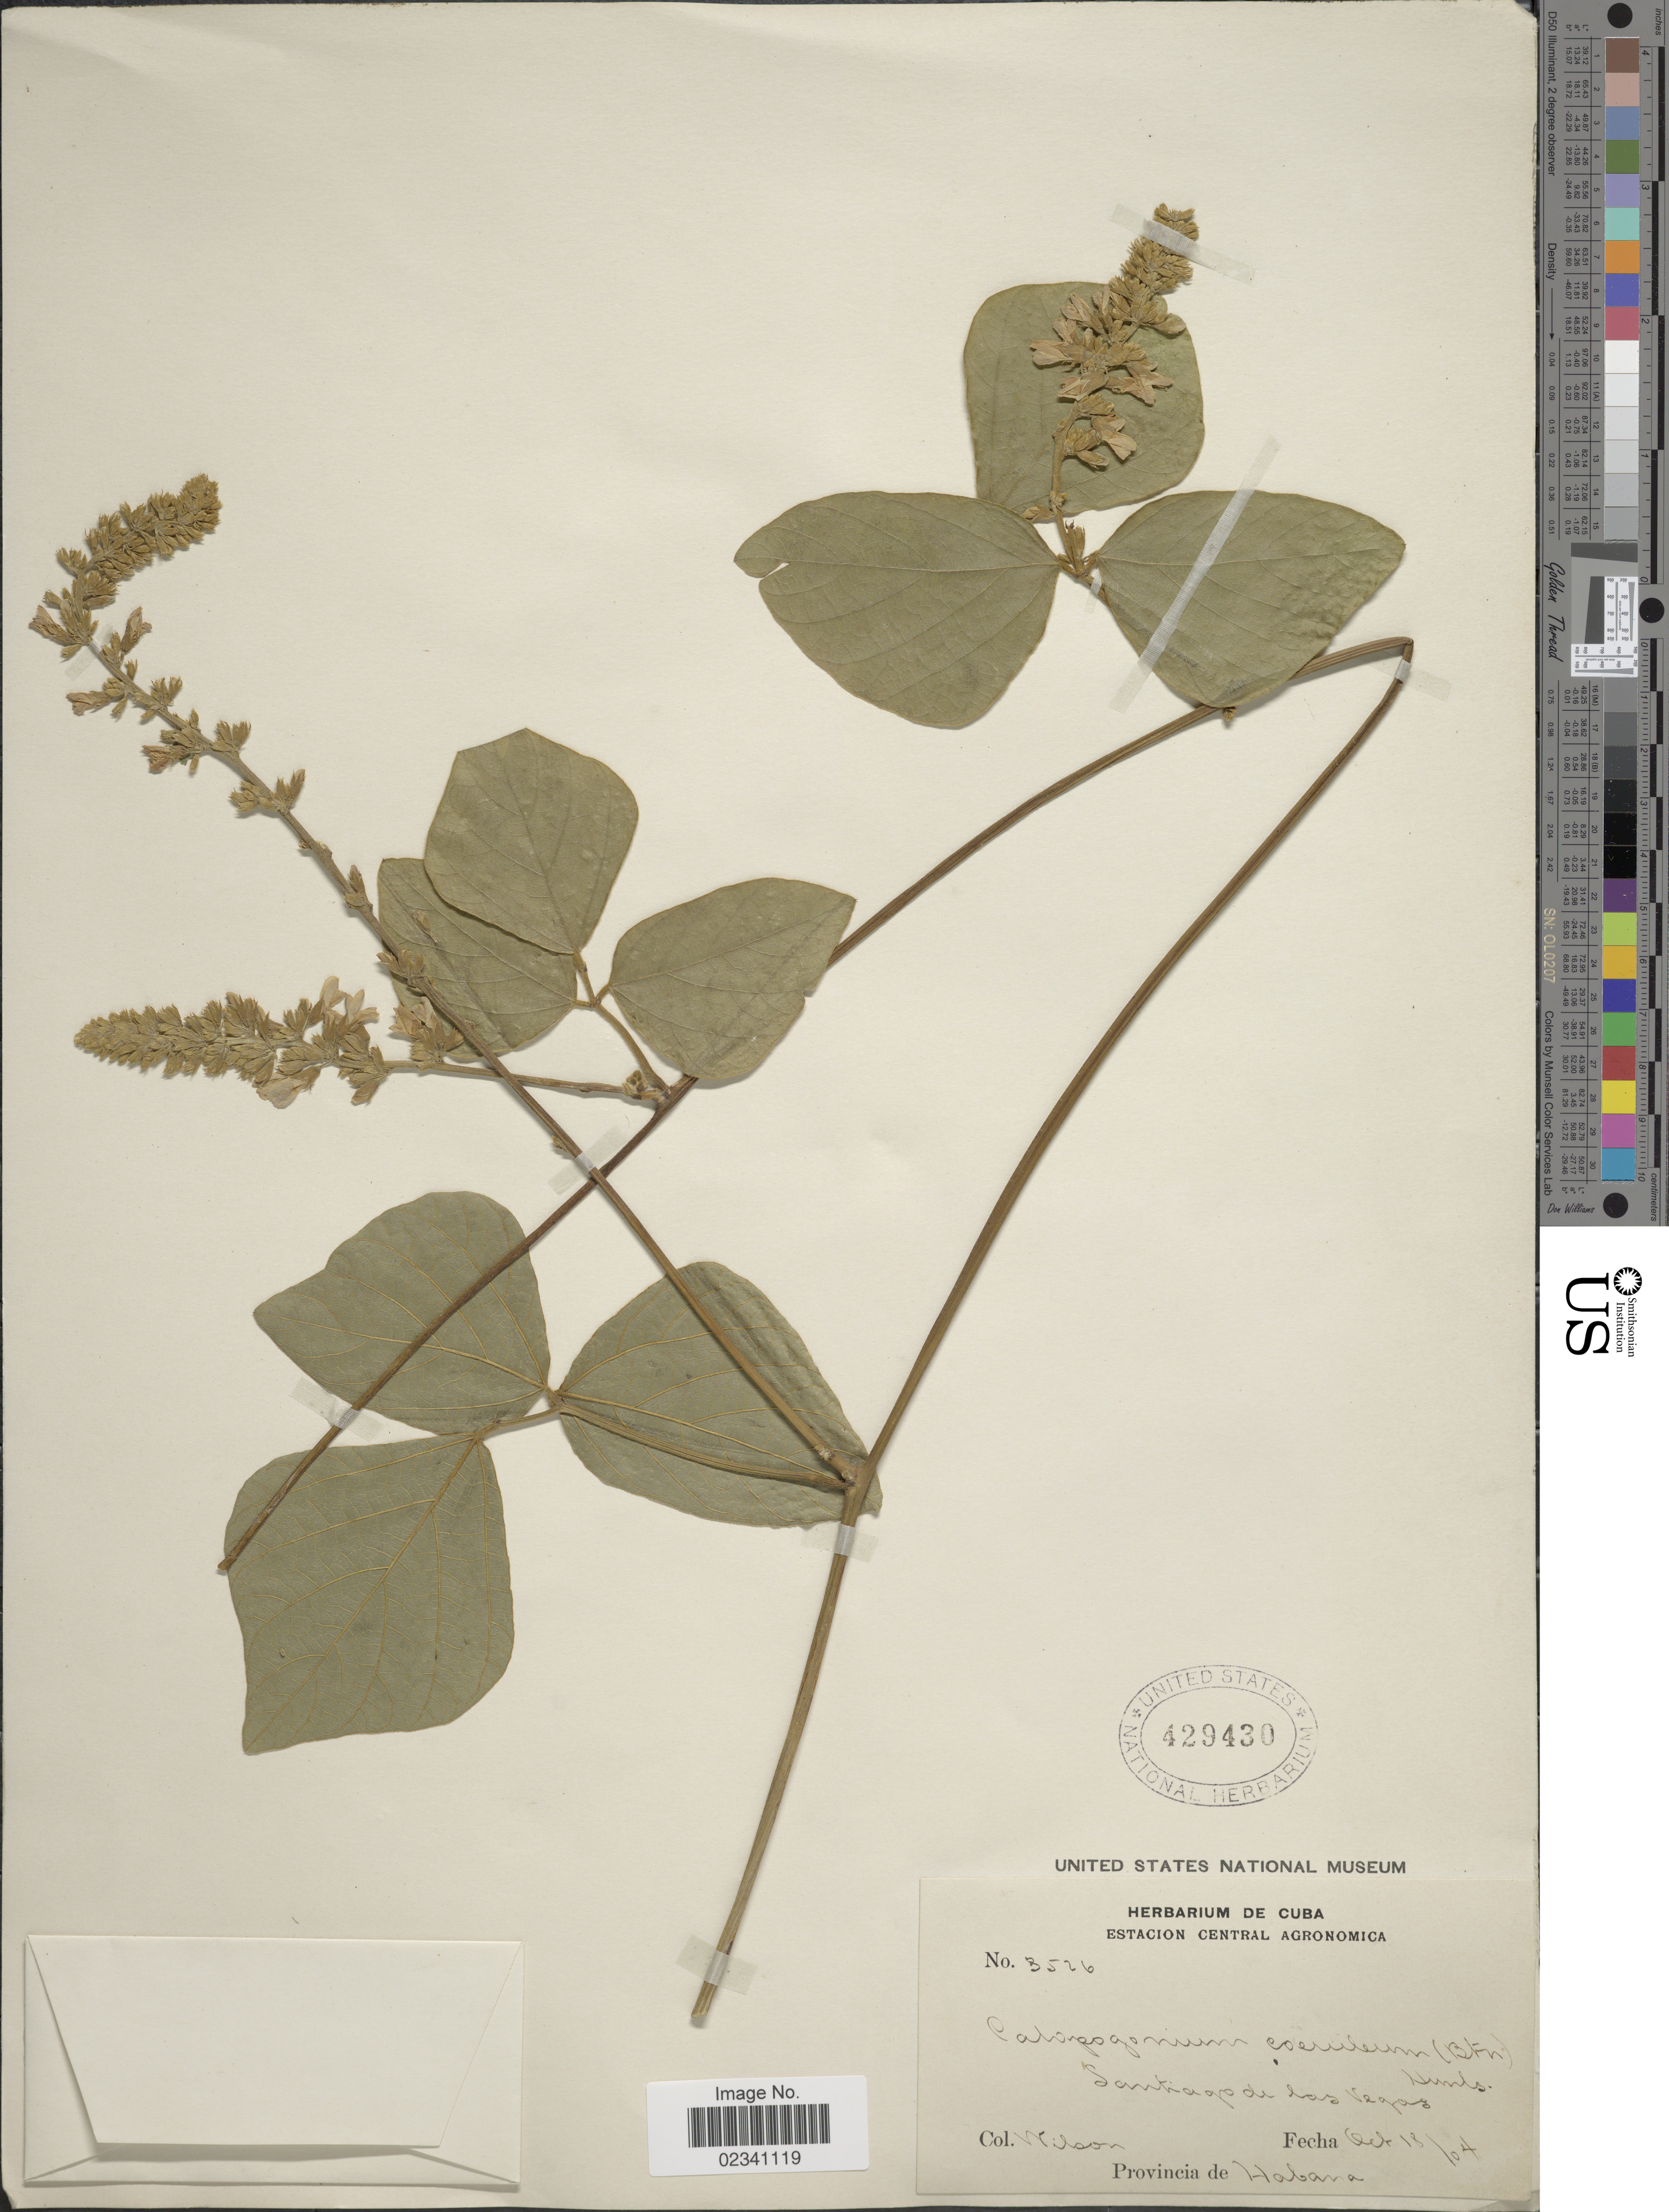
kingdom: Plantae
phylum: Tracheophyta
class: Magnoliopsida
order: Fabales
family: Fabaceae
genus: Calopogonium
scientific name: Calopogonium caeruleum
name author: (Benth.) C. Wright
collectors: -- Wilson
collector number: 3526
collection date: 1904-10-18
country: Cuba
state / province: La Habana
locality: Santiago de Las Vegas, Provincia de Habana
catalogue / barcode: US 429430